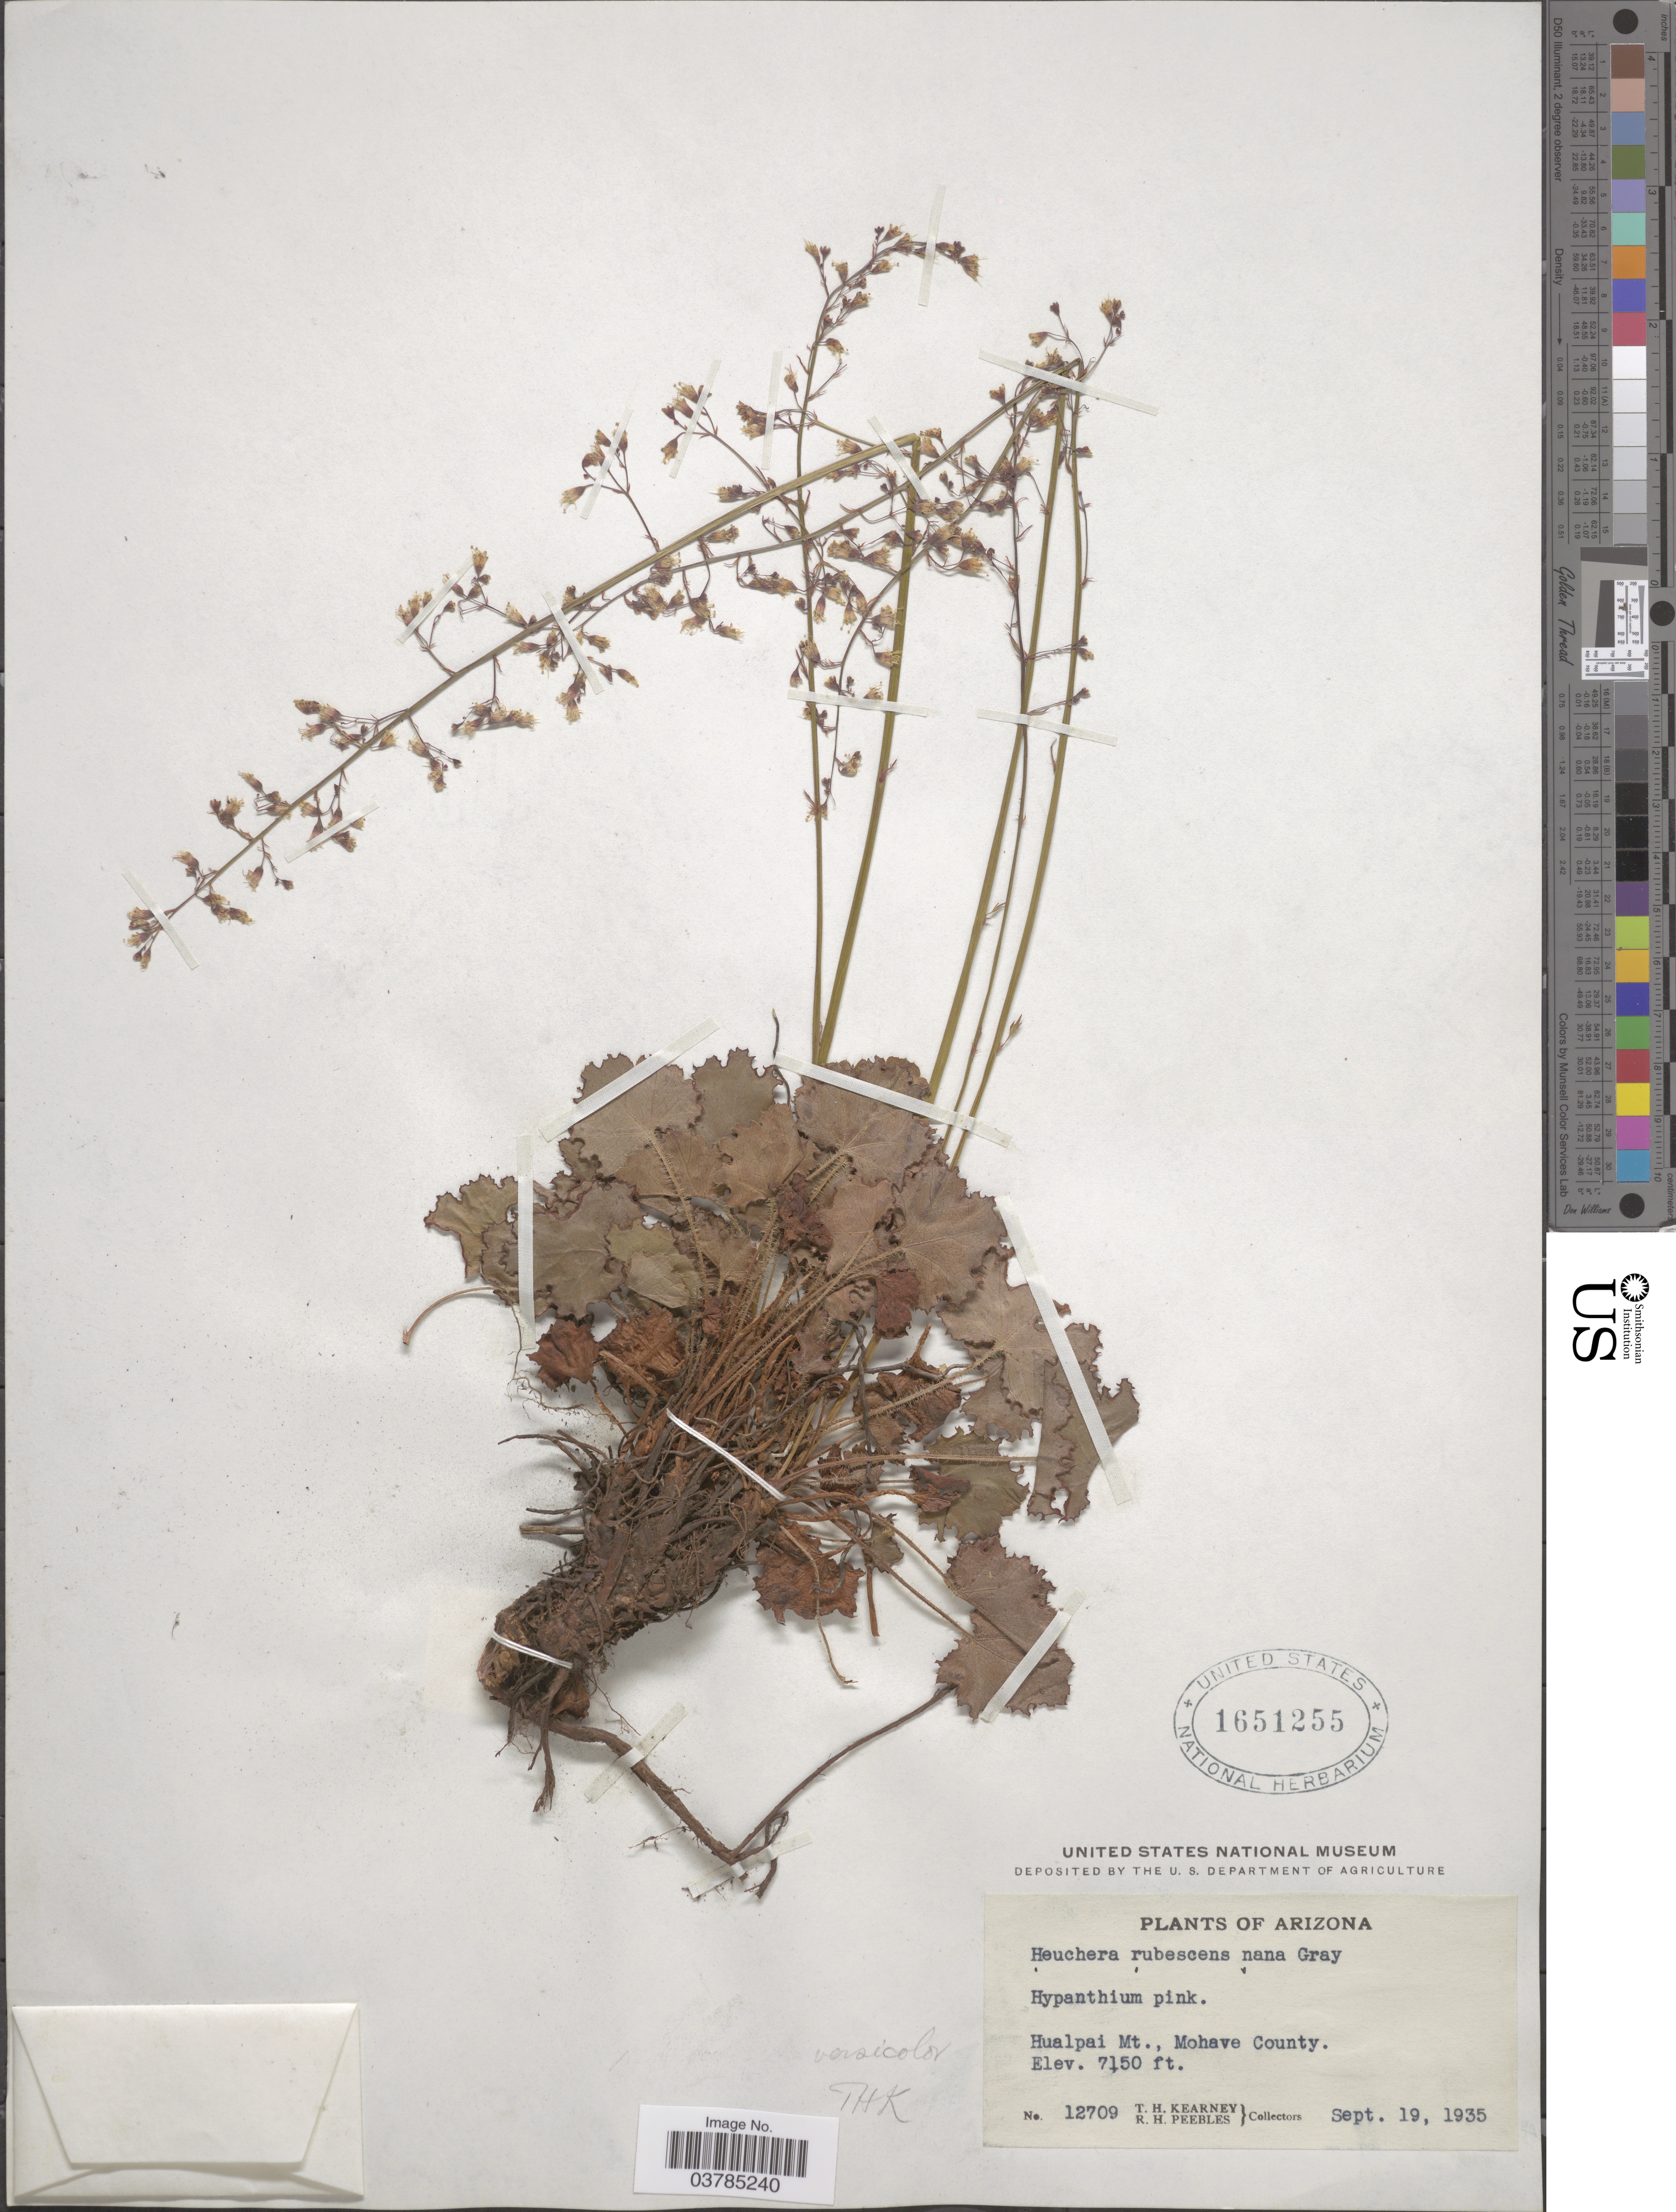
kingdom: Plantae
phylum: Tracheophyta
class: Magnoliopsida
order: Saxifragales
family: Saxifragaceae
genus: Heuchera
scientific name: Heuchera versicolor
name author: Greene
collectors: T. H. Kearney & R. H. Peebles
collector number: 12709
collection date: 1935-09-19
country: United States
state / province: Arizona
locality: Hualpai Mt., Mohave County.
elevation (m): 2179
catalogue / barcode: US 1651255